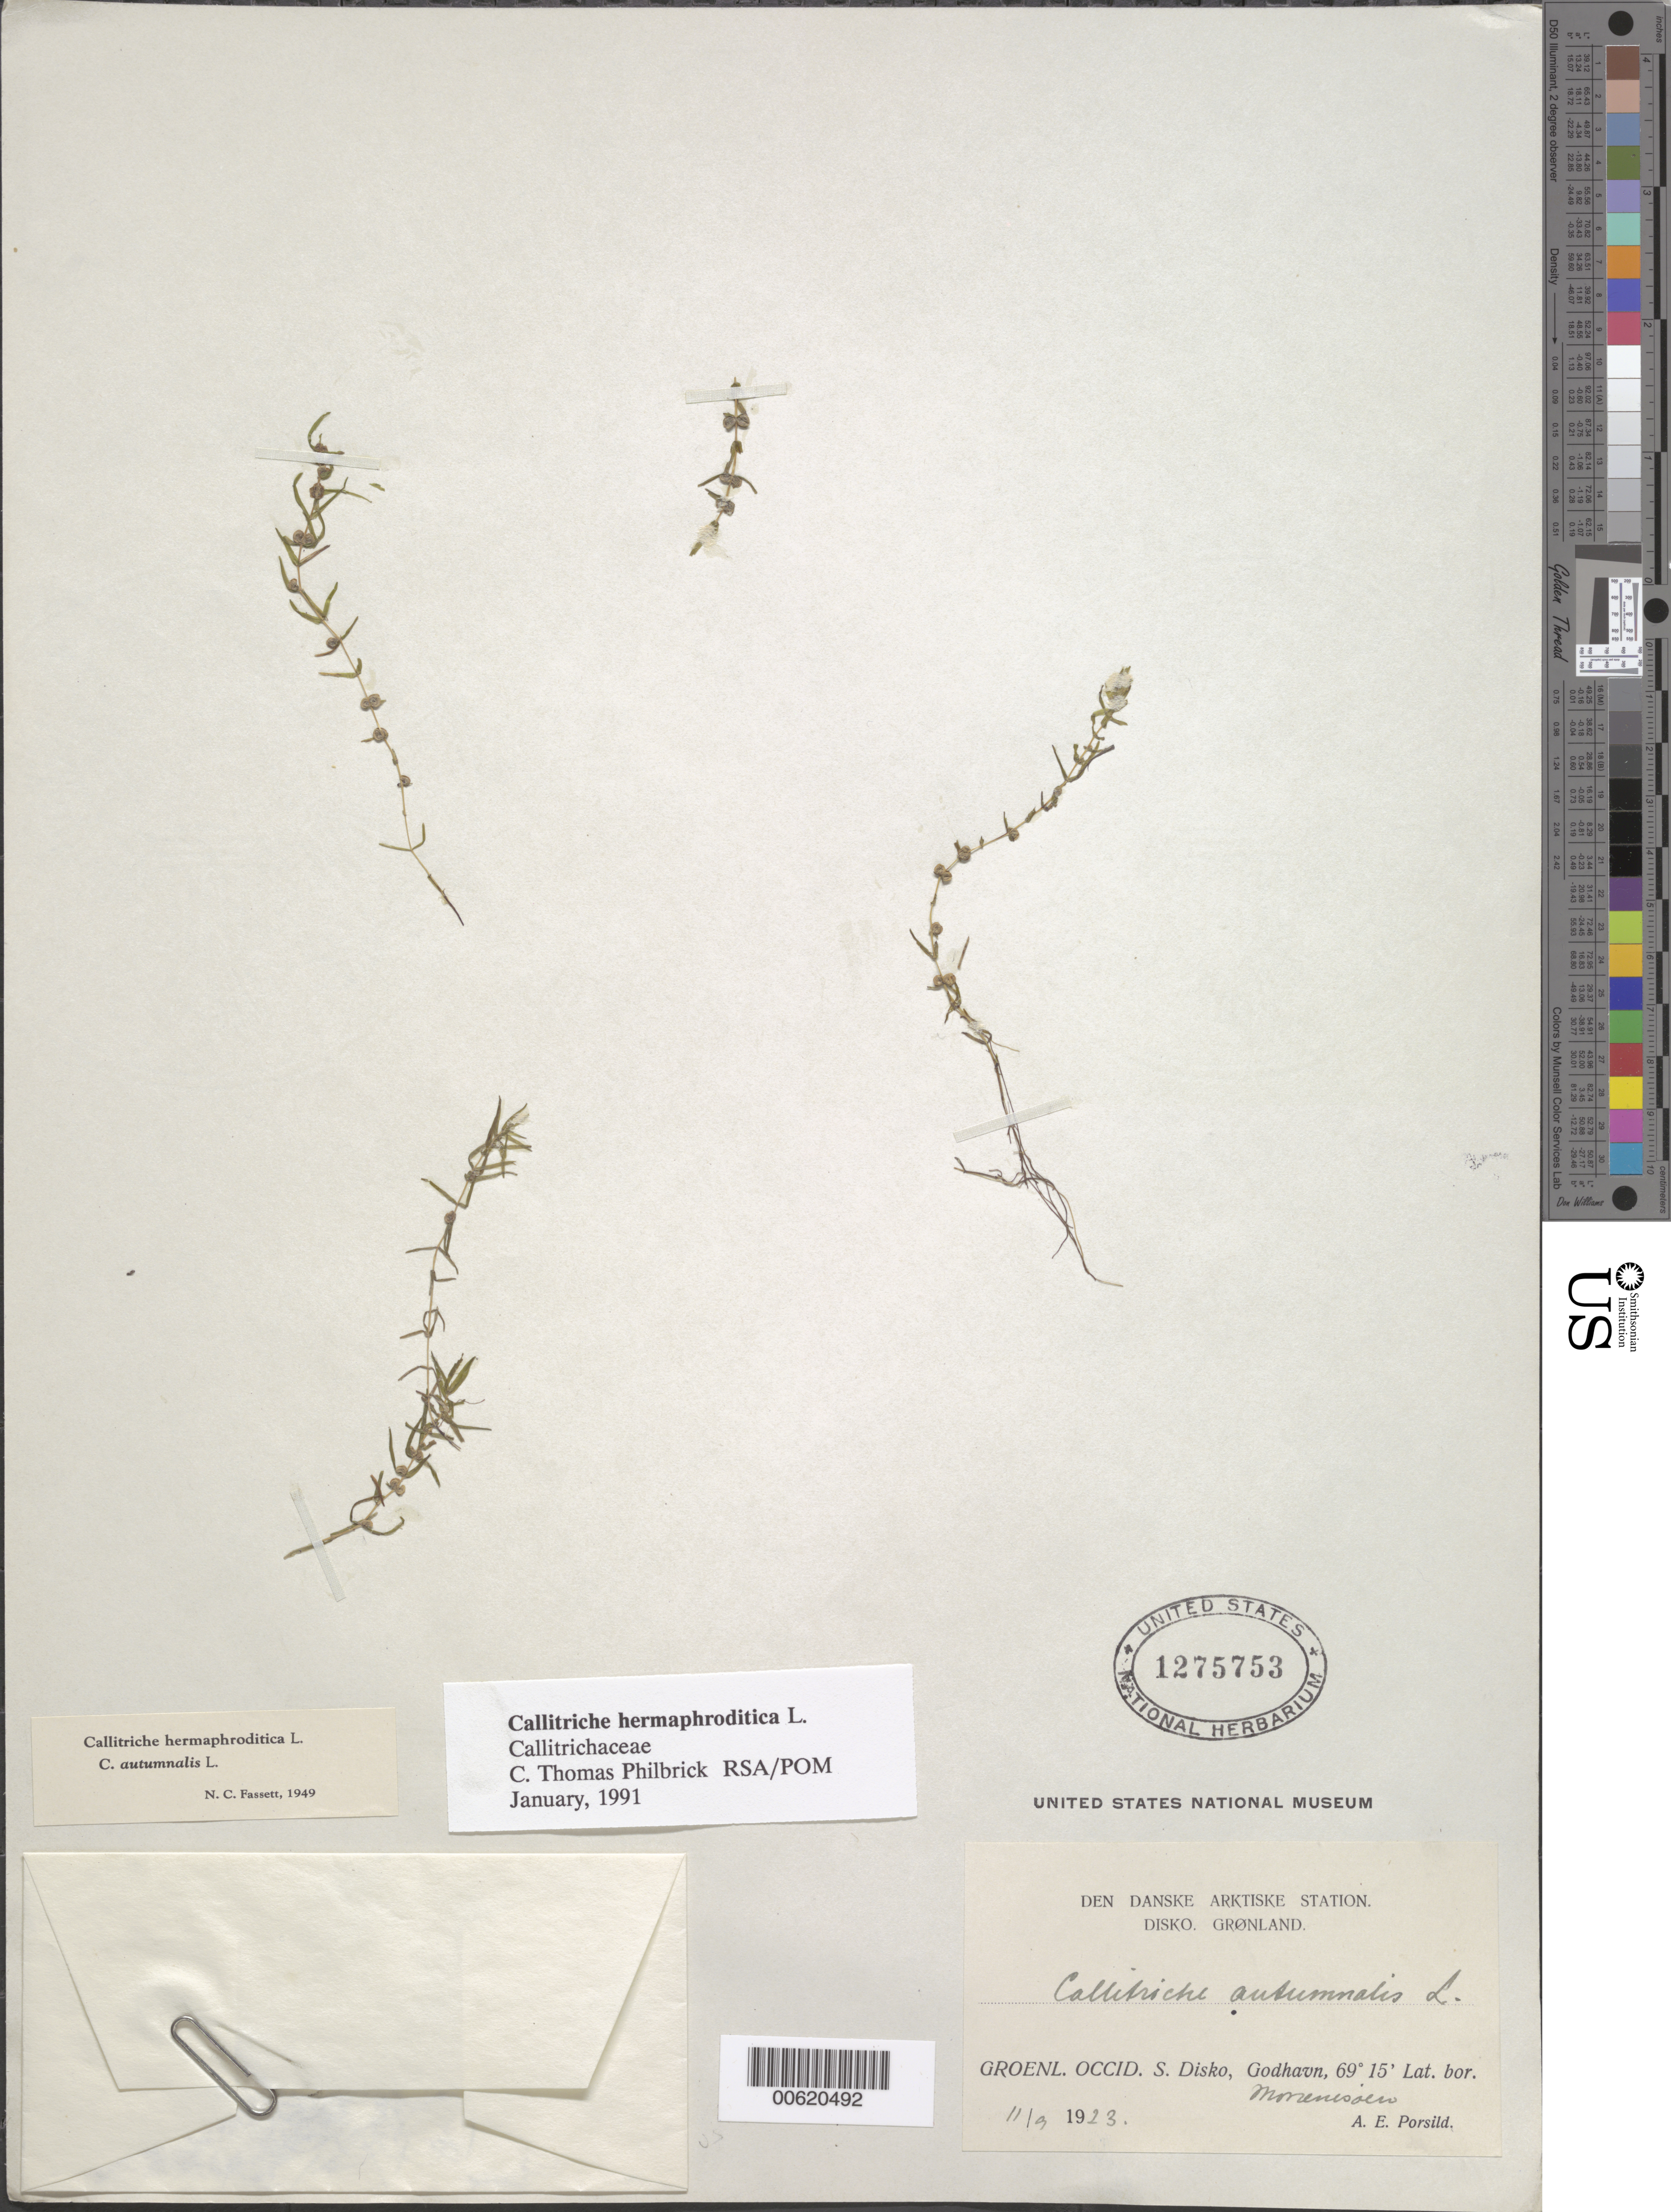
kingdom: Plantae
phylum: Tracheophyta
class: Magnoliopsida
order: Lamiales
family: Plantaginaceae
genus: Callitriche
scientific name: Callitriche hermaphroditica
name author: L.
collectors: A. E. Porsild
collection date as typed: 11 Sep 1923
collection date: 1923-09-11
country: Greenland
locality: Godhavn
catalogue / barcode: US 1275753